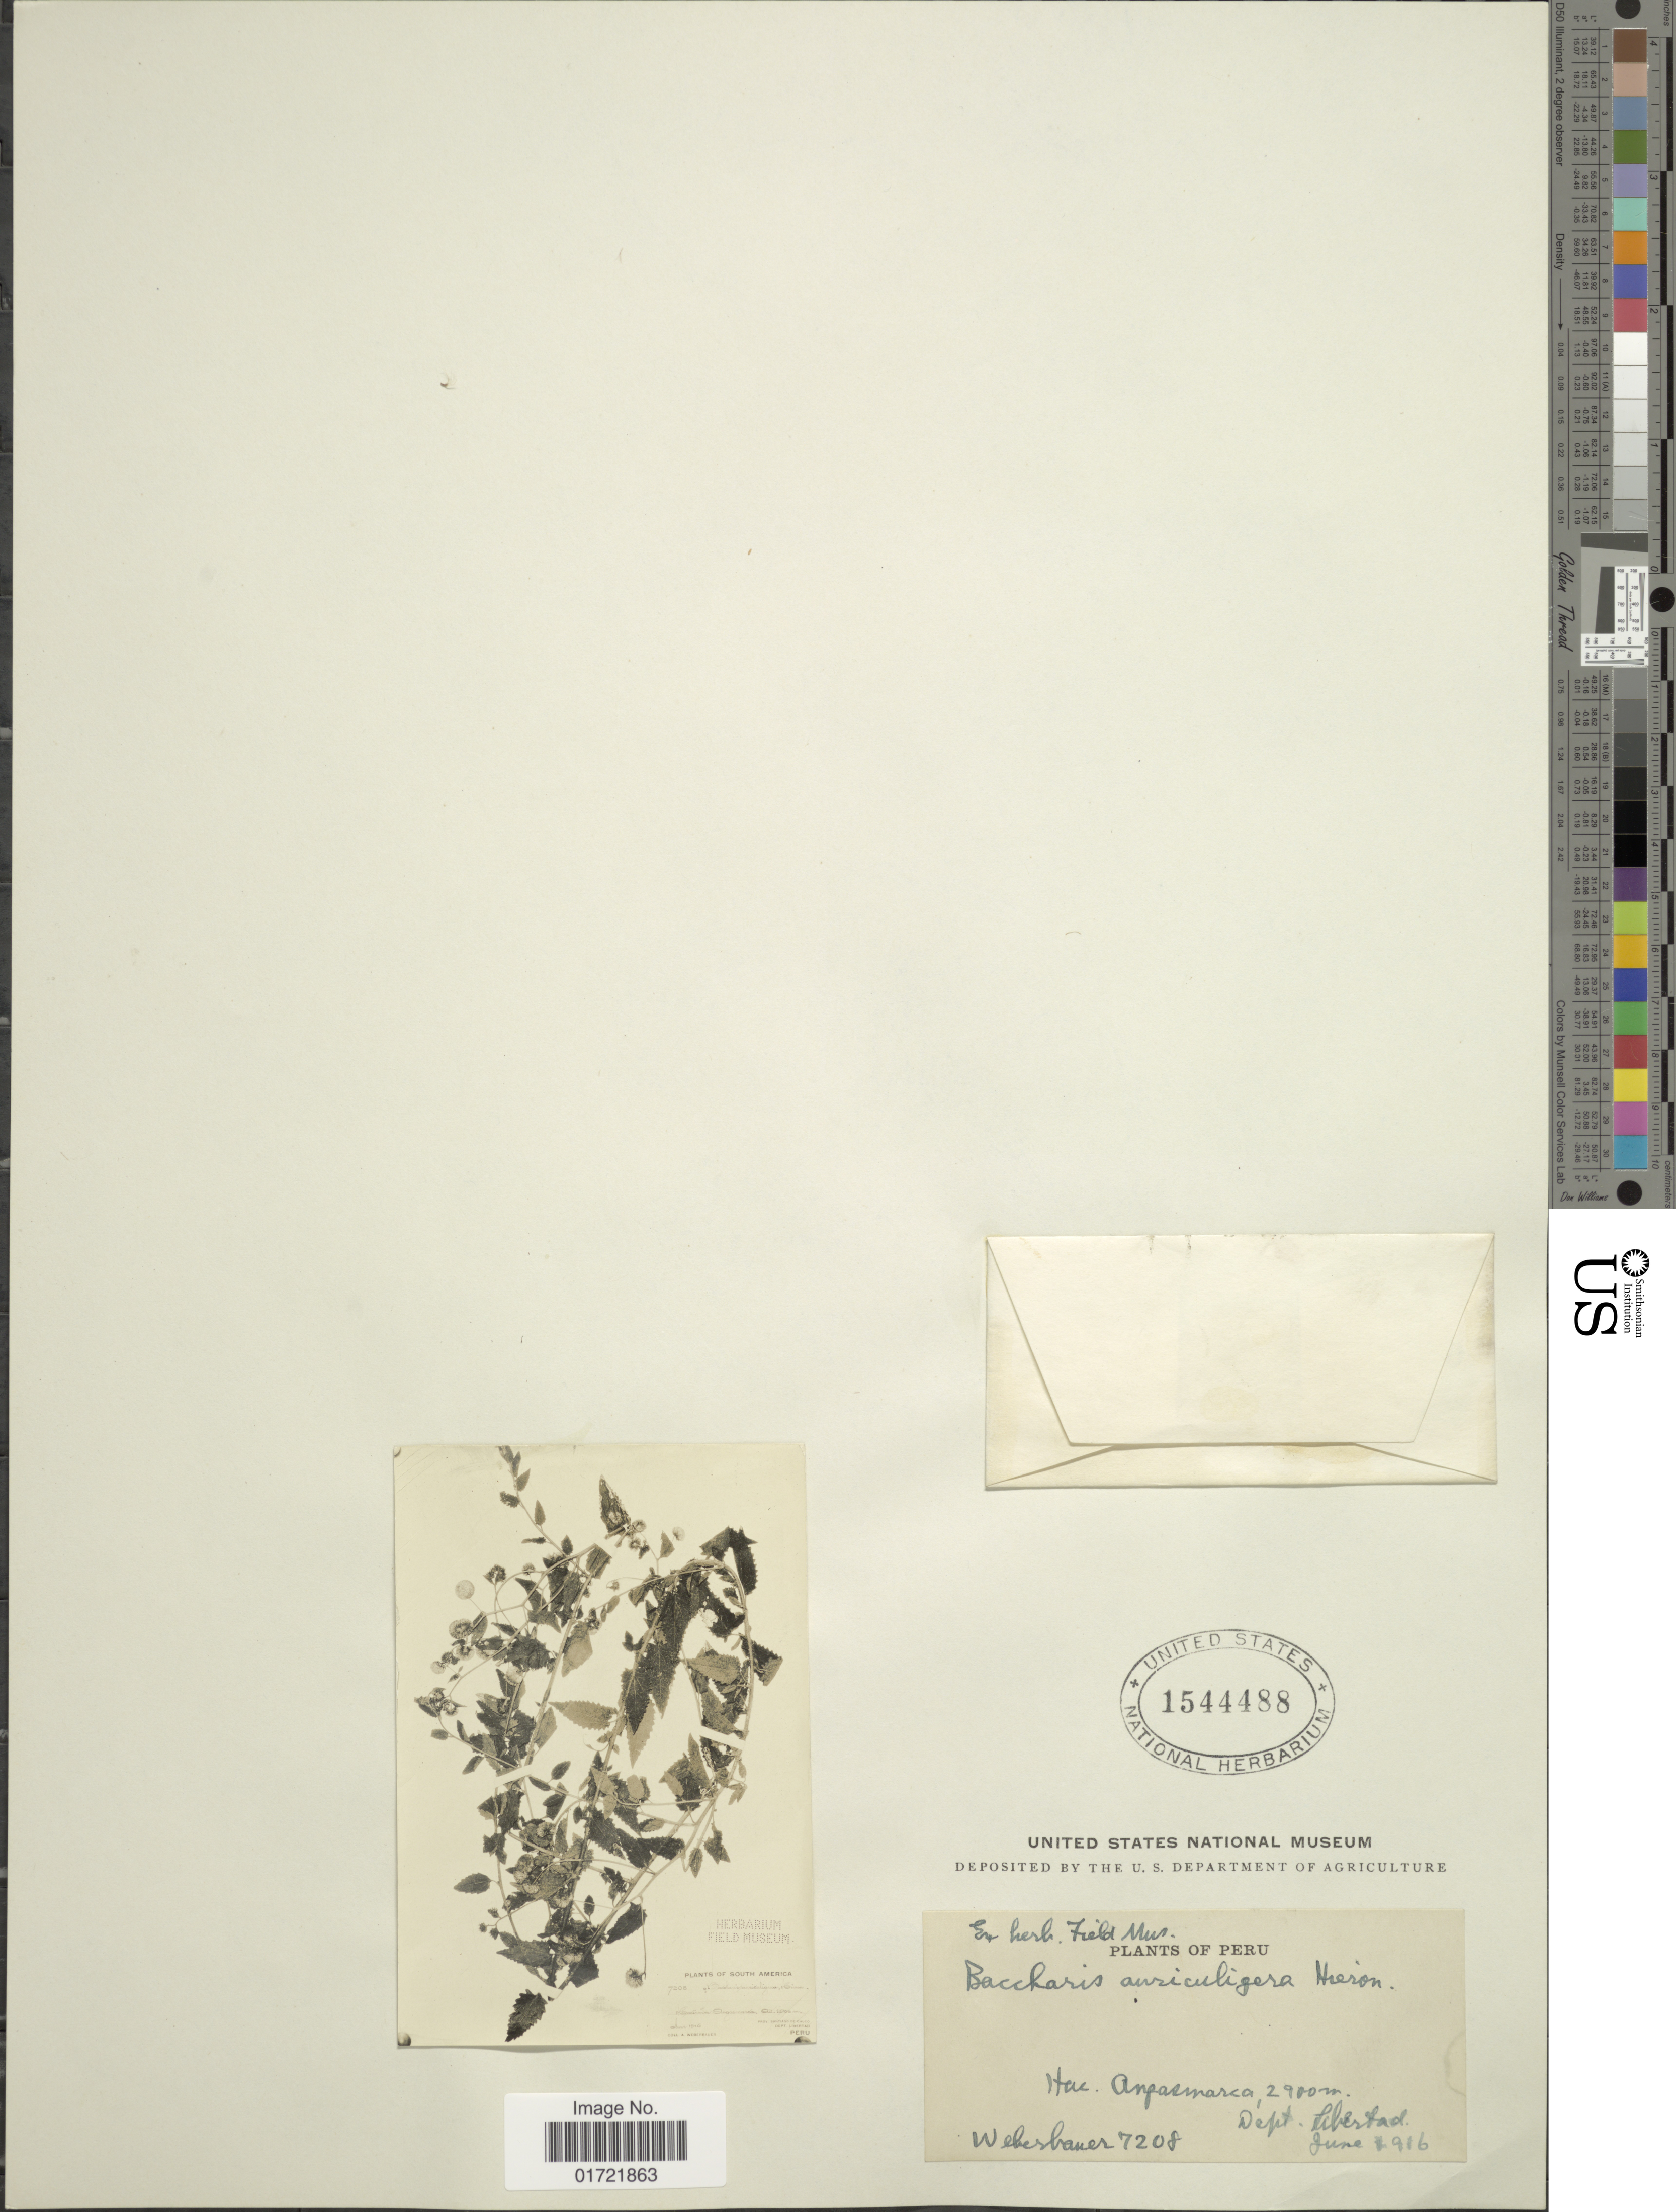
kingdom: Plantae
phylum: Tracheophyta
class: Magnoliopsida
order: Asterales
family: Asteraceae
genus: Baccharis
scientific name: Baccharis auriculigera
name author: Hieron.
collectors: Weberbauer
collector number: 7208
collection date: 1916-06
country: Peru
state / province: La Libertad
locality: Hac. Angasmarca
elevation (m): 2900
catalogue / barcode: US 1544488